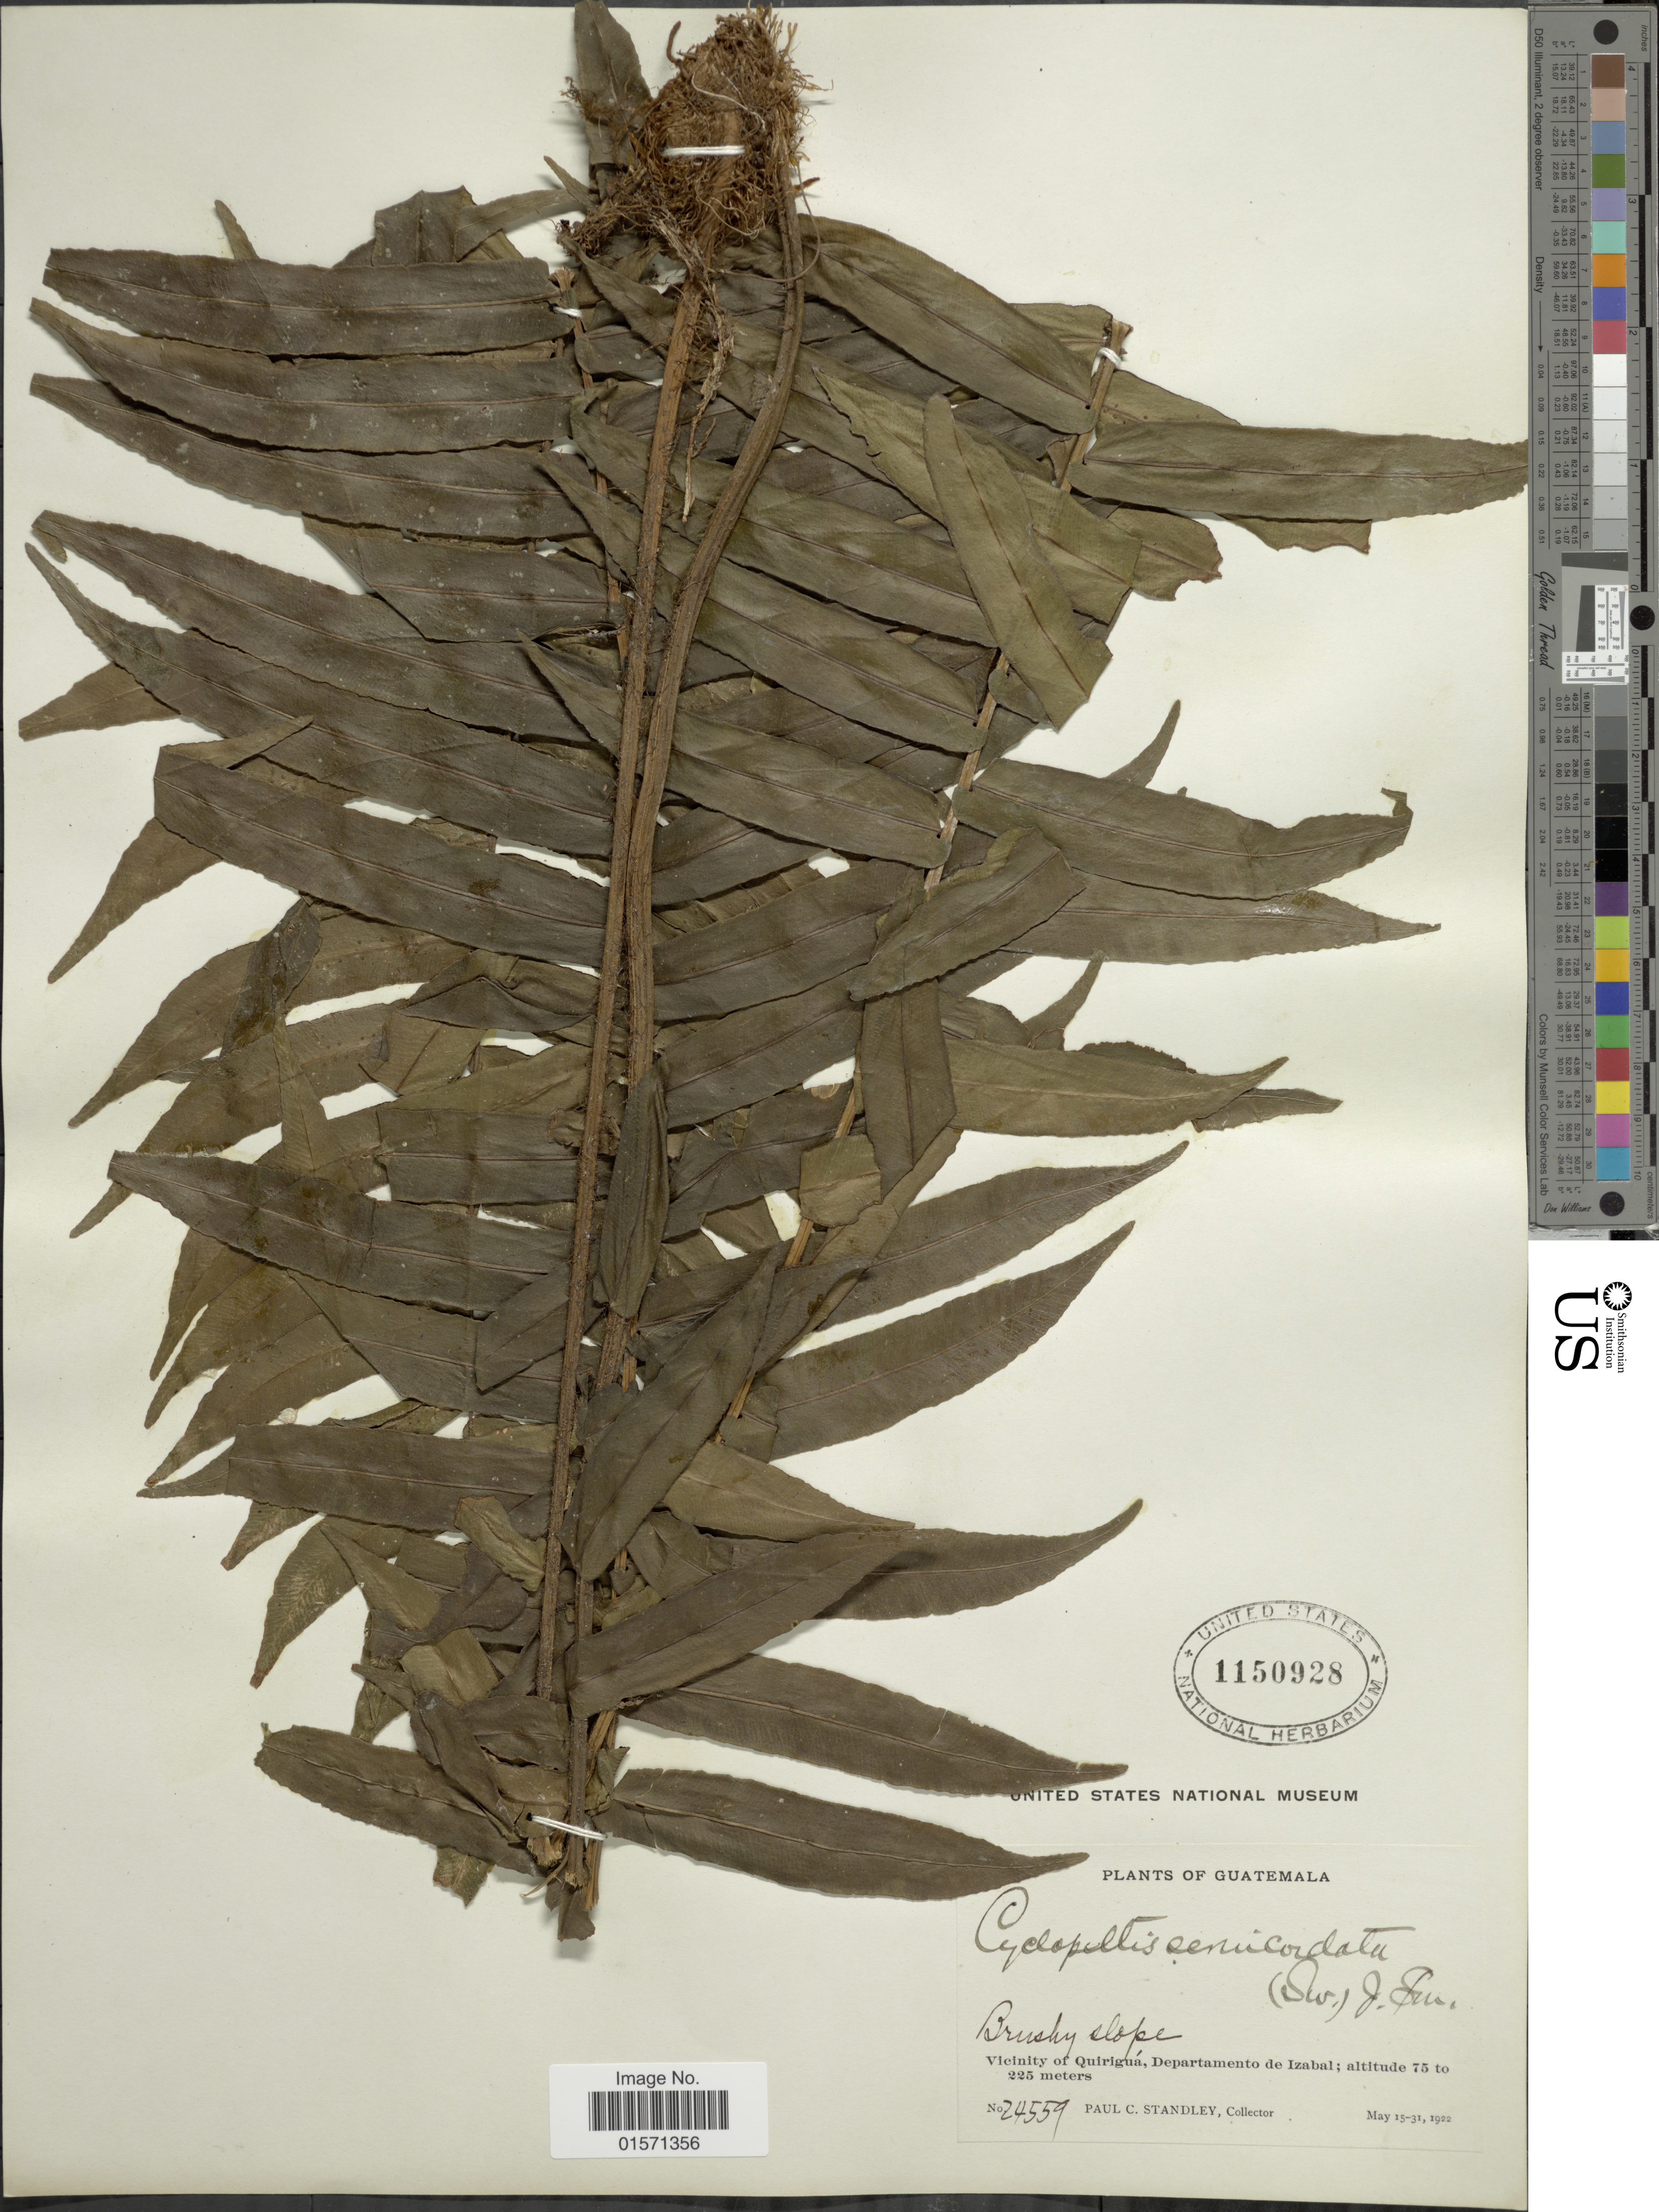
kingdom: Plantae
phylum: Tracheophyta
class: Polypodiopsida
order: Polypodiales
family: Lomariopsidaceae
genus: Cyclopeltis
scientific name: Cyclopeltis semicordata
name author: (Sw.) J. Sm.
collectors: P. C. Standley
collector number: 24559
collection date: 1922-05-15/1922-05-31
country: Guatemala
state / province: Izabal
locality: Vicinity of Quirigua, Departamento de Izabal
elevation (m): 75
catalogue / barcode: US 1150928